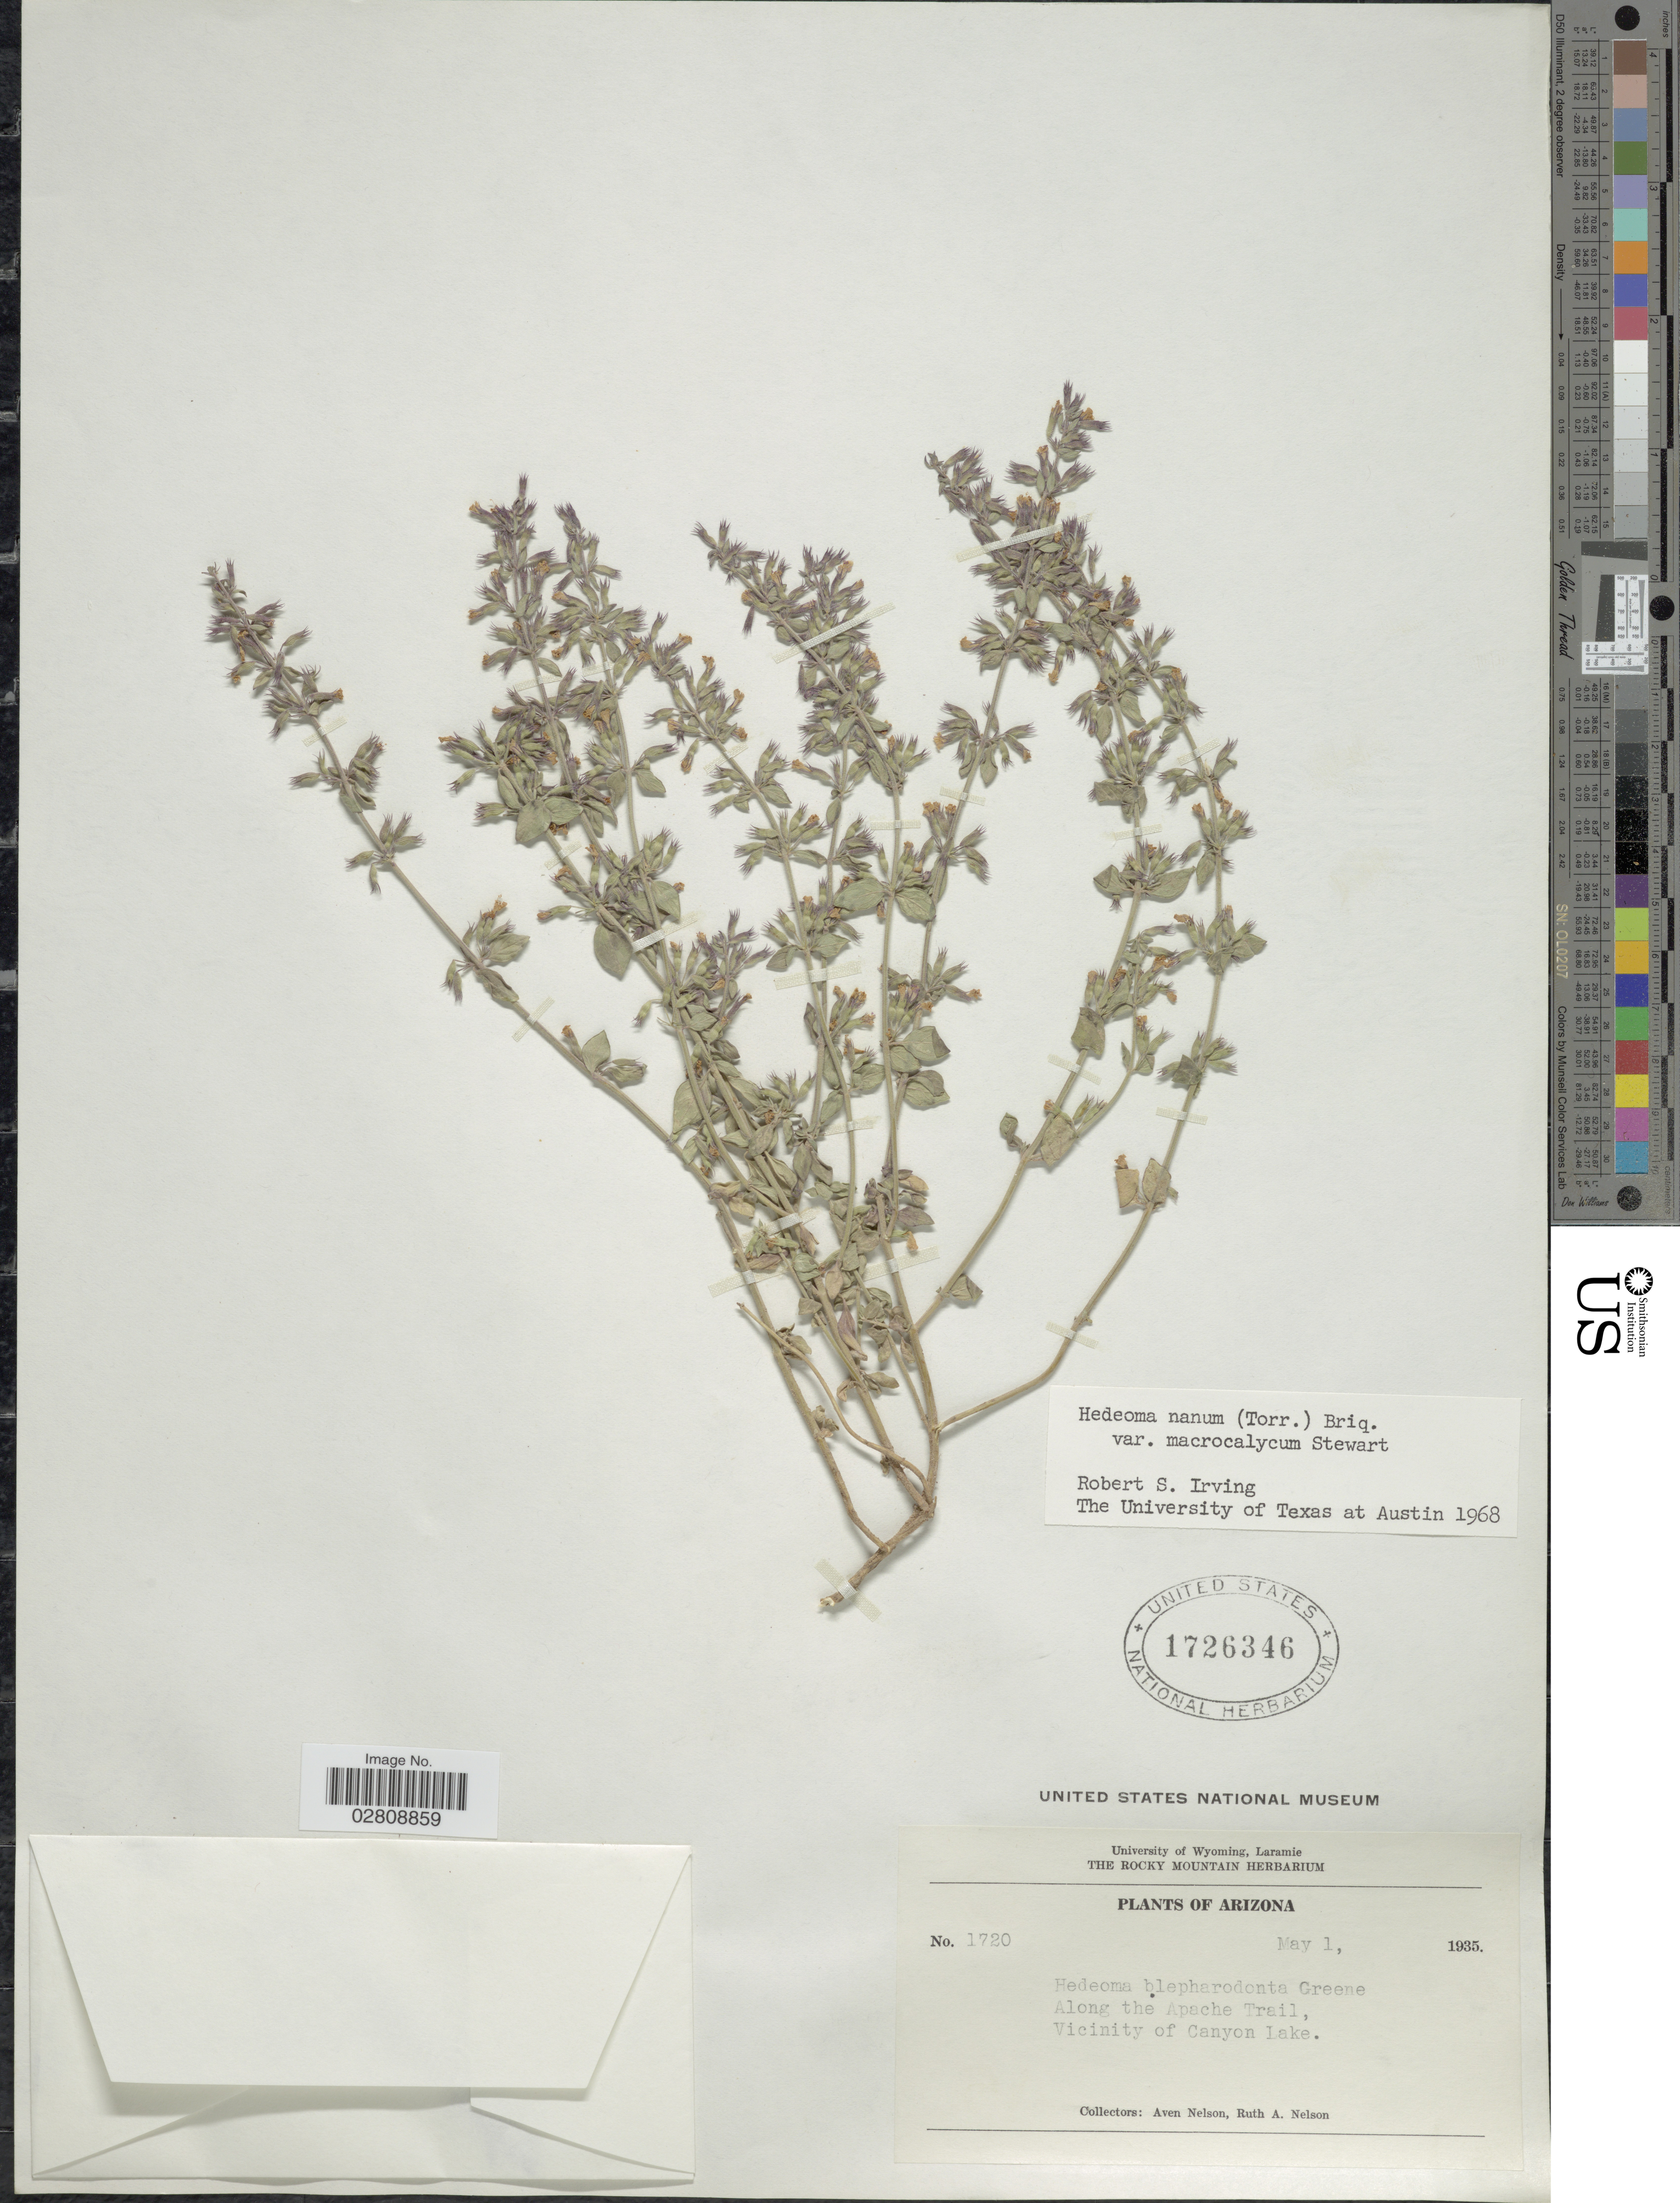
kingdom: Plantae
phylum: Tracheophyta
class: Magnoliopsida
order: Lamiales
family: Lamiaceae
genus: Hedeoma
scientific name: Hedeoma nana subsp. macrocalyx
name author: W.S. Stewart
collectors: A. Nelson & R. A. Nelson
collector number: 1720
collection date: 1935-05-01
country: United States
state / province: Arizona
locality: Along the Apache Trail, Vicinity of Canyon lake.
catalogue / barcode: US 1726346